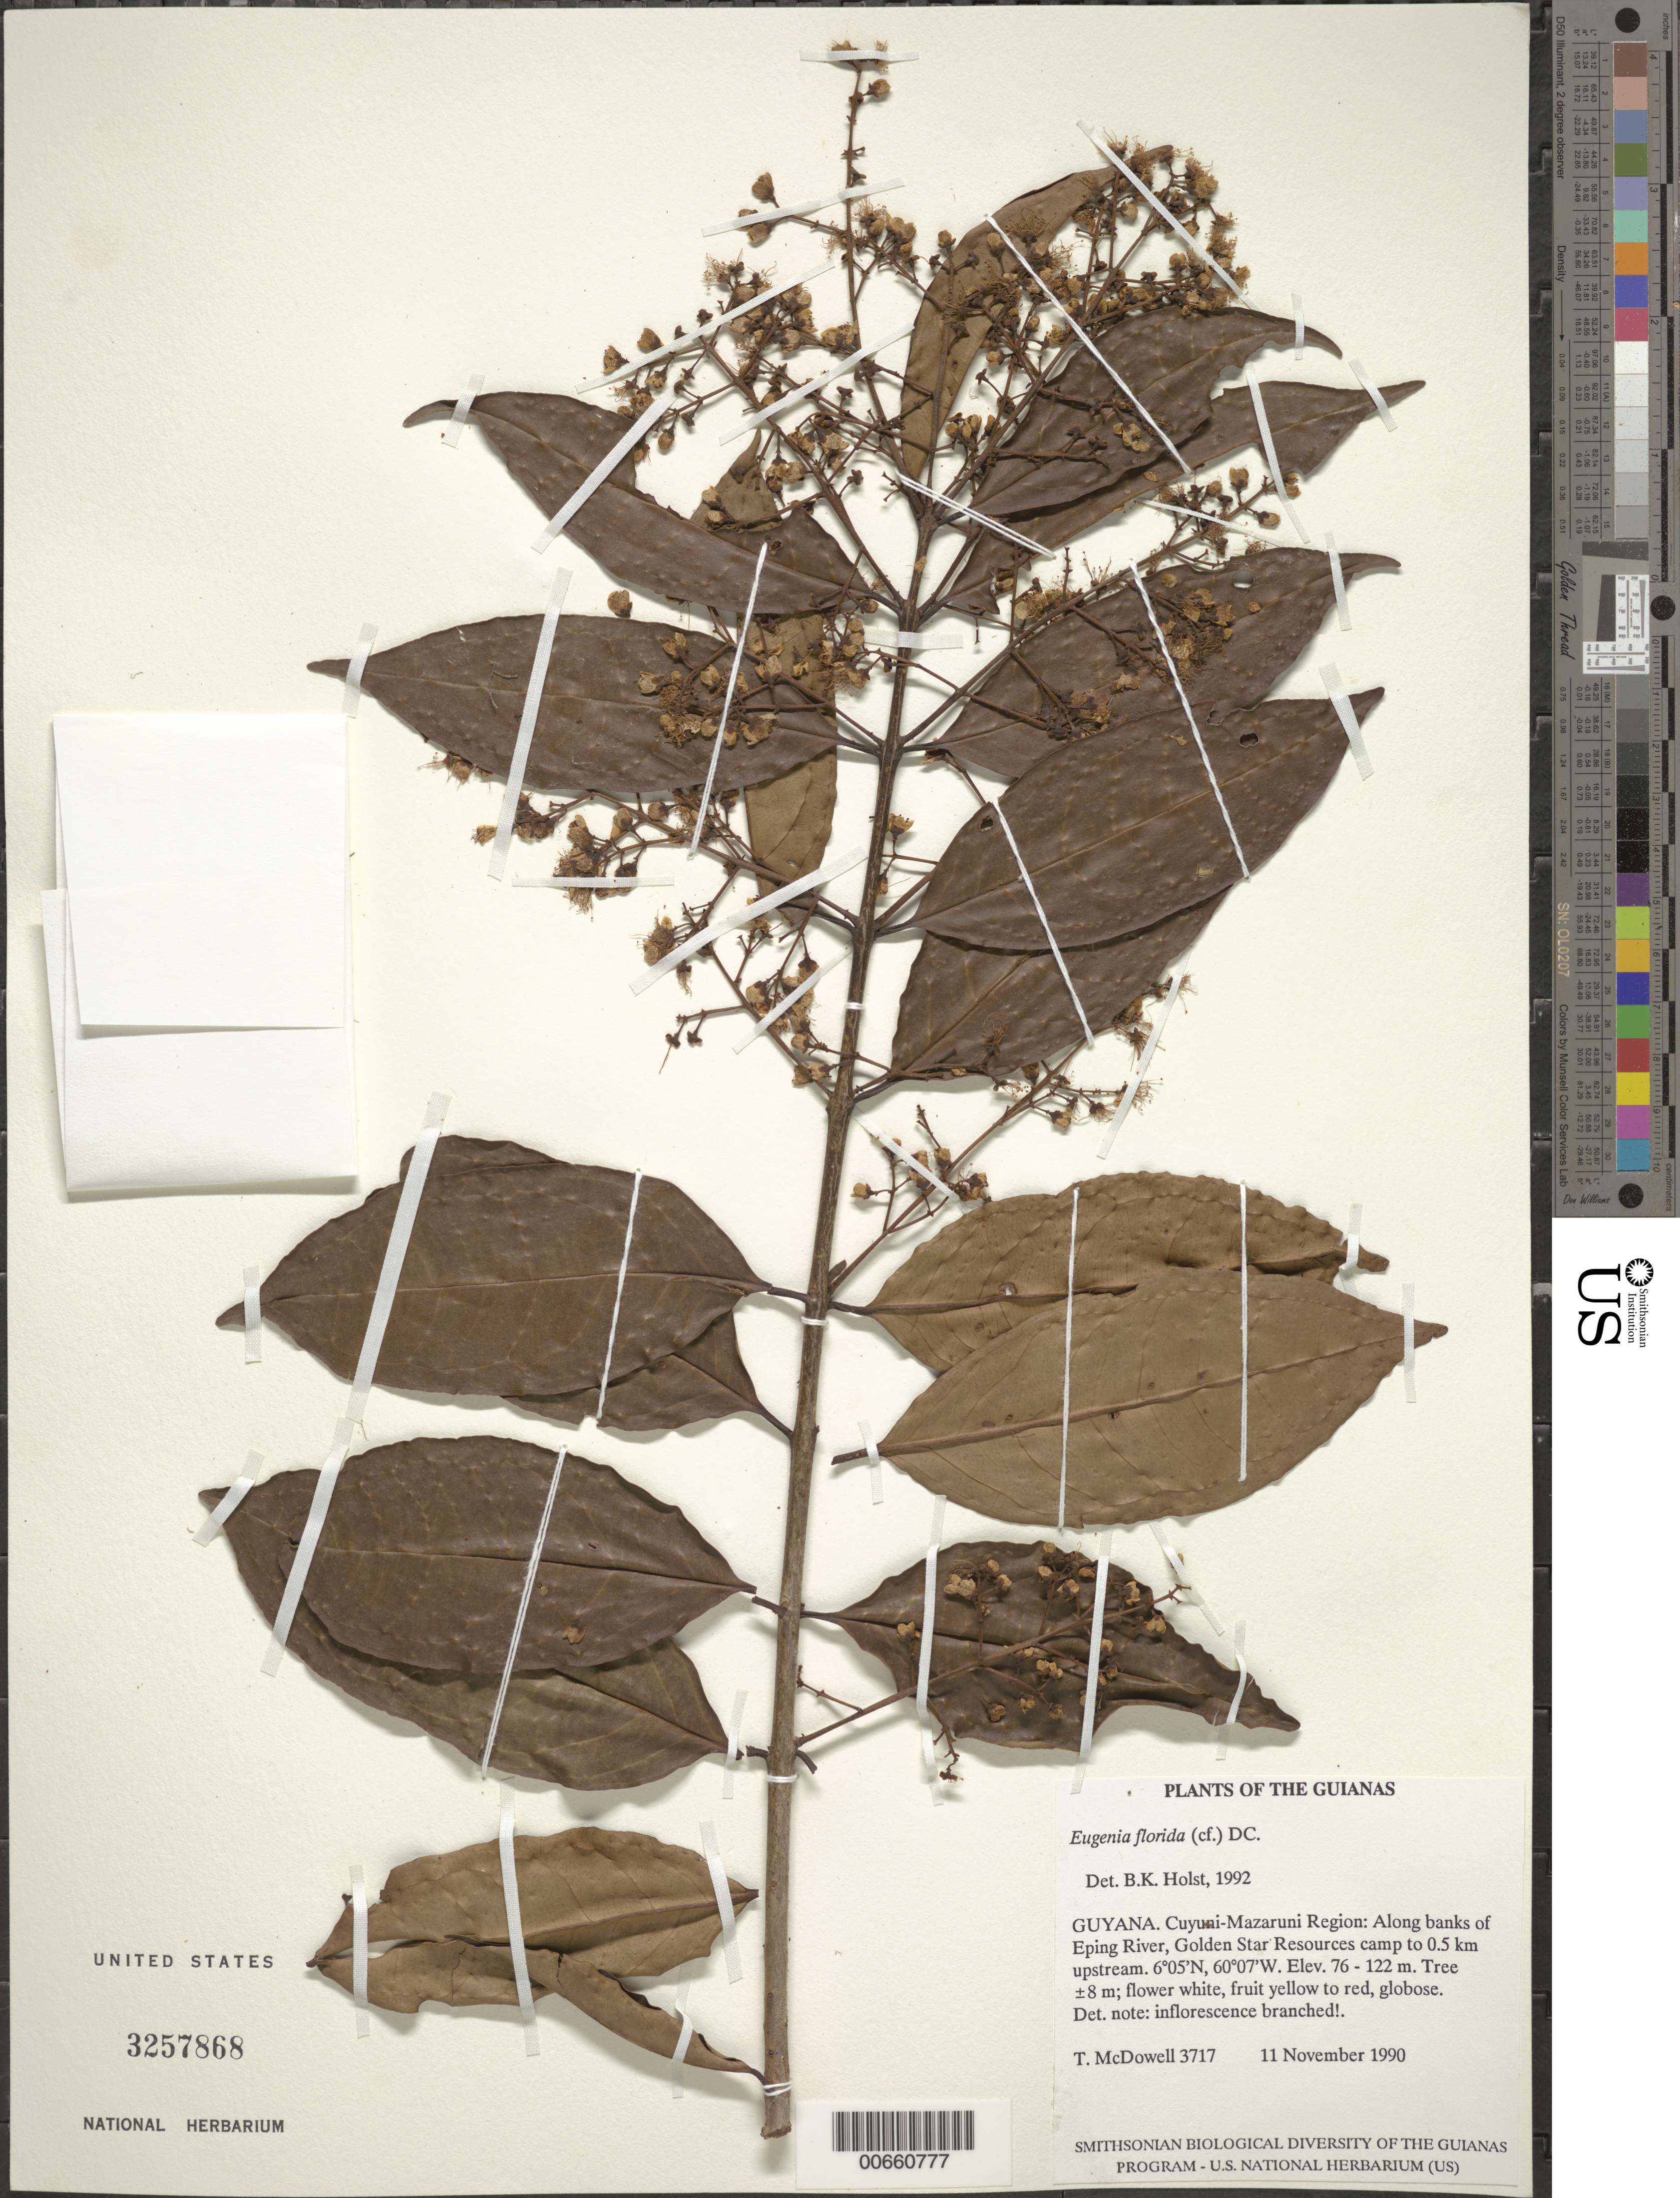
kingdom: Plantae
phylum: Tracheophyta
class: Magnoliopsida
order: Myrtales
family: Myrtaceae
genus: Eugenia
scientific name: Eugenia florida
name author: DC.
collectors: T. McDowell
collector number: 3717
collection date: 1990-09-11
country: Guyana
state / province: Cuyuni-Mazaruni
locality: The Guianas. Cuyuni-Mazaruni Region: Along banks of Eping River, Golden Star Resources camp to 0.5 km upstream.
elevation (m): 76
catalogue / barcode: US 3257868